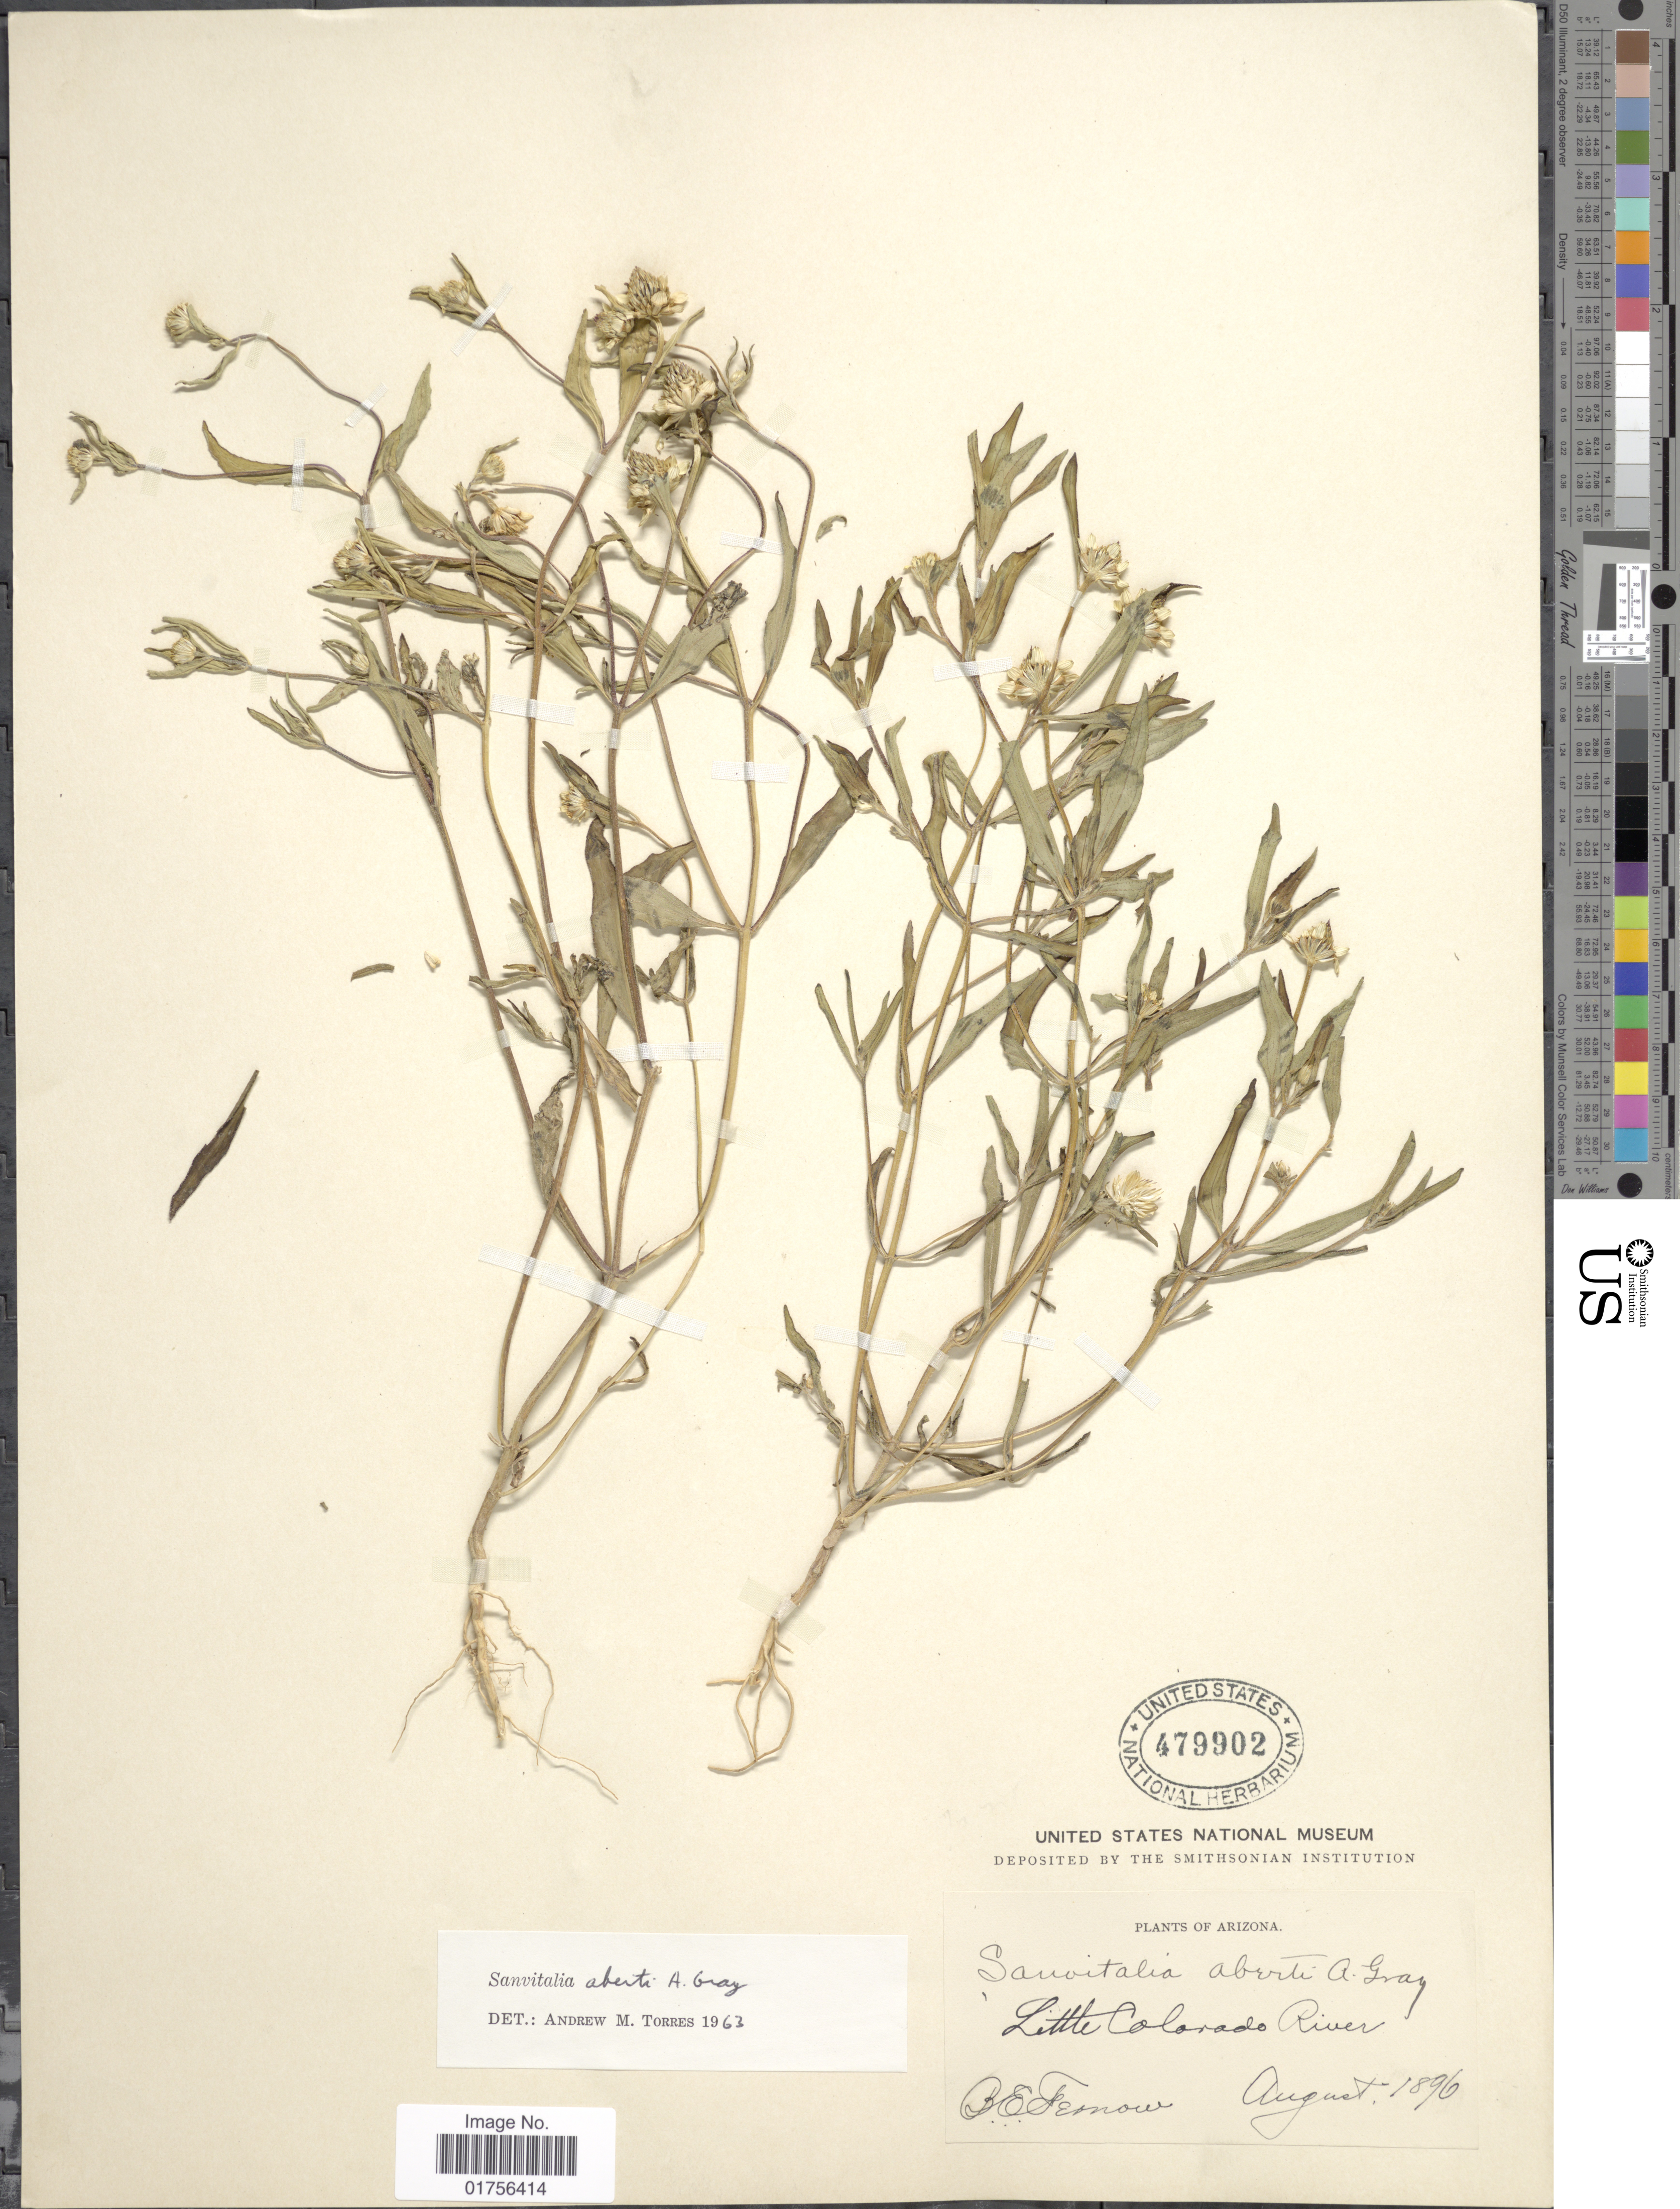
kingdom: Plantae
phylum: Tracheophyta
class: Magnoliopsida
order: Asterales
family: Asteraceae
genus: Sanvitalia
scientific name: Sanvitalia aberti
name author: A. Gray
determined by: Skibicki, Samuel V.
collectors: B. Fernow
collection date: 1896-08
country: United States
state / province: Arizona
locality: Little Colorado River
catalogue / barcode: US 479902